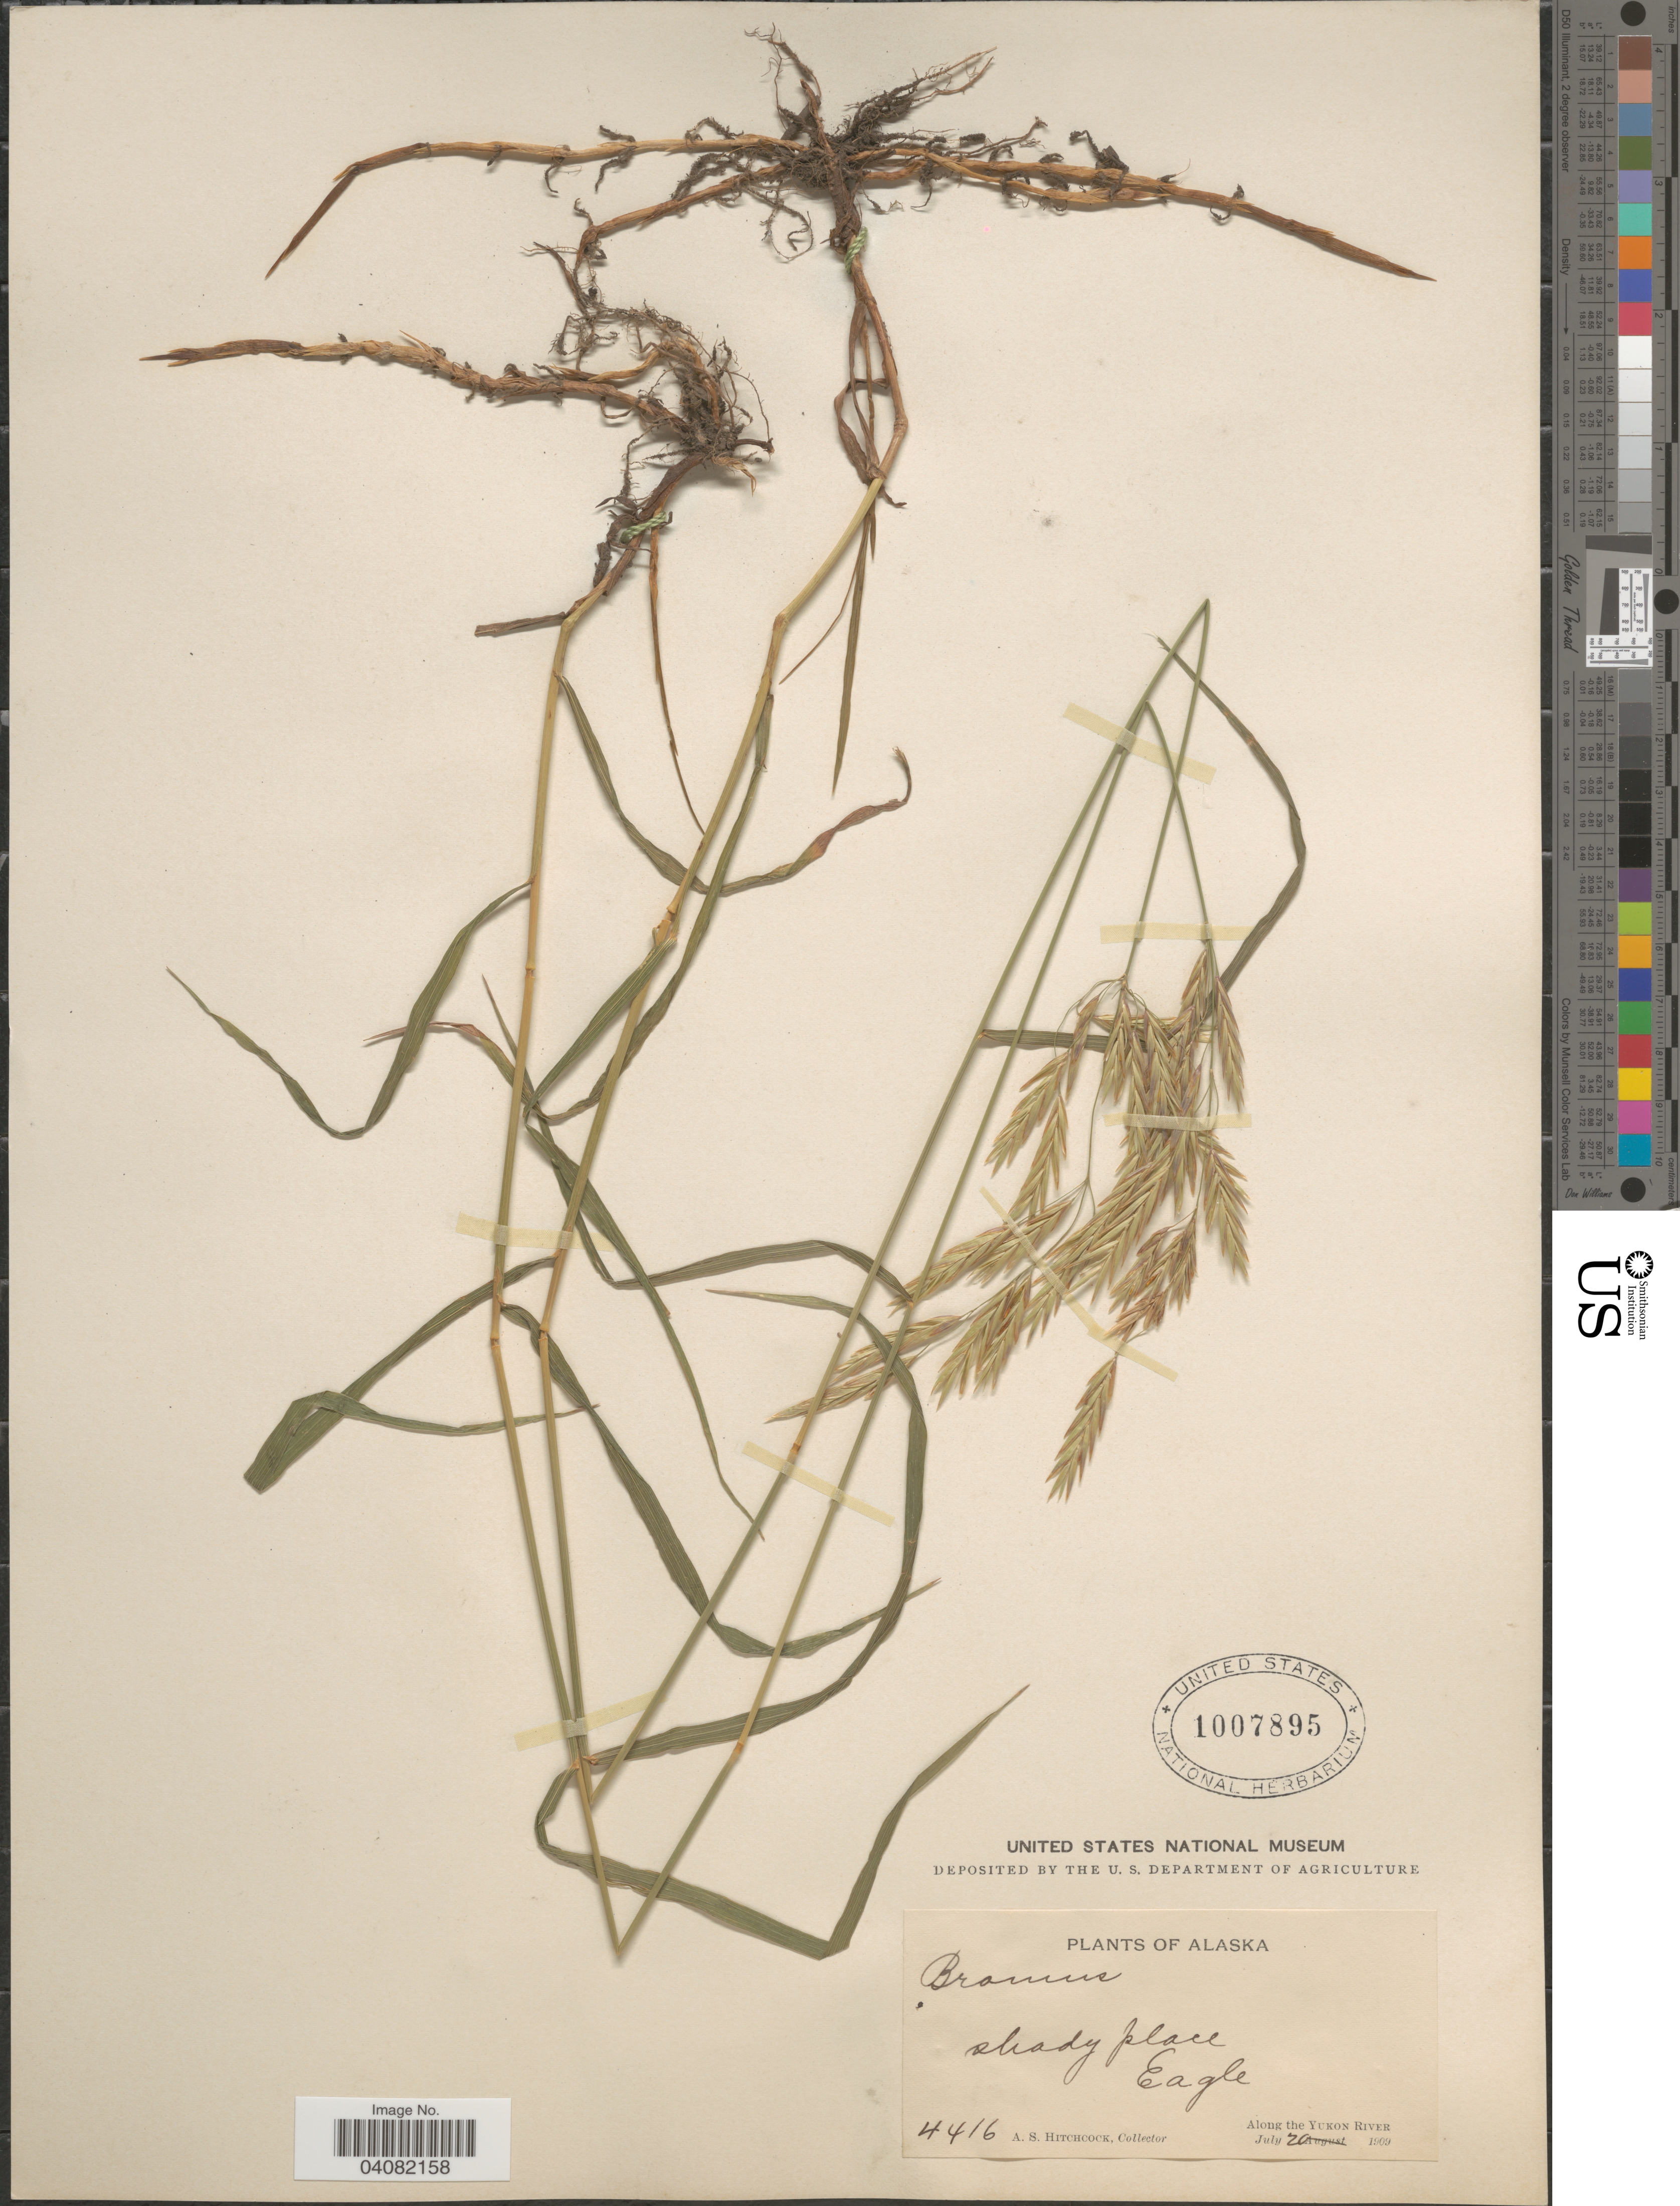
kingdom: Plantae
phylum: Tracheophyta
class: Liliopsida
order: Poales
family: Poaceae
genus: Bromus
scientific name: Bromus inermis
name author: Leyss.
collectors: A. S. Hitchcock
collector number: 4416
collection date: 1909-07-20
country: United States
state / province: Alaska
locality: Eagle. Along the Yukon River.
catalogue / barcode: US 1007895